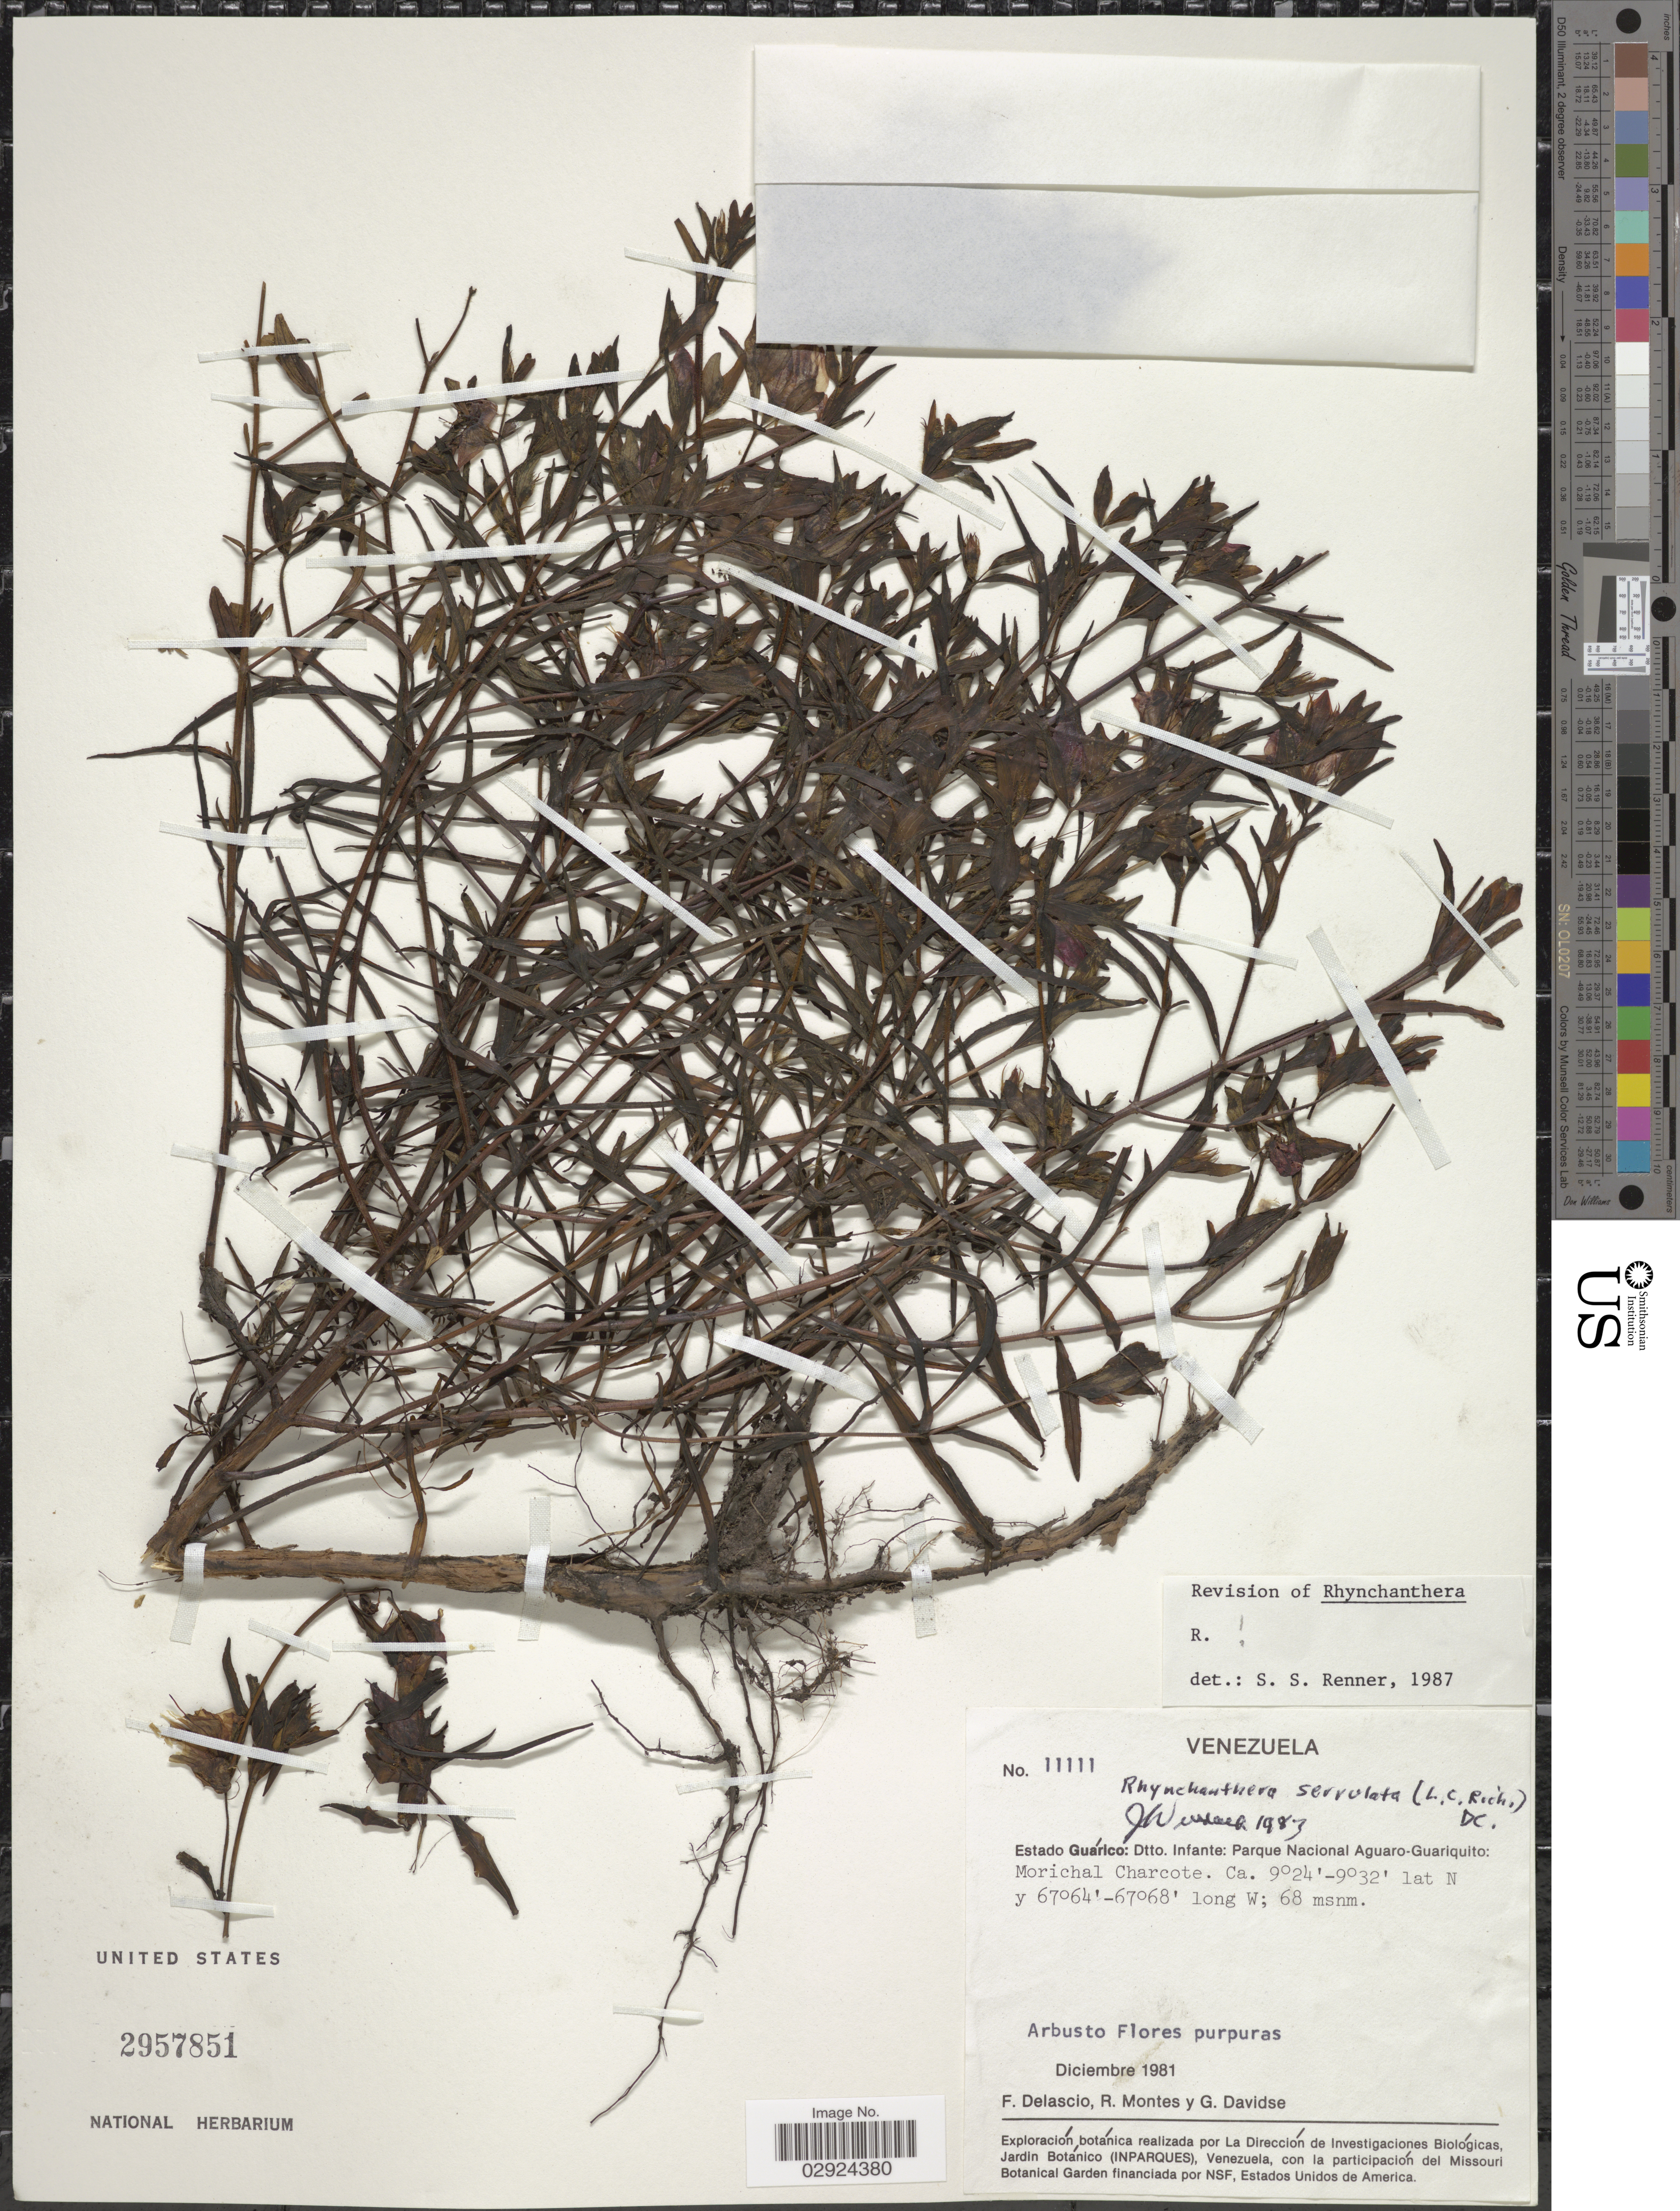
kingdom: Plantae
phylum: Tracheophyta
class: Magnoliopsida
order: Myrtales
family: Melastomataceae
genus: Rhynchanthera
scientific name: Rhynchanthera serrulata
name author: (Rich.) DC.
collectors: F. Delascio C., R. Montes & G. Davidse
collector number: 11111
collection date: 1981-12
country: Venezuela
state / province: Guárico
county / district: Leonardo Infante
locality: Dtto. Infante: Parque Nacional Aguaro-Guariquito, Morichal Charcote.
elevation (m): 68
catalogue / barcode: US 2957851